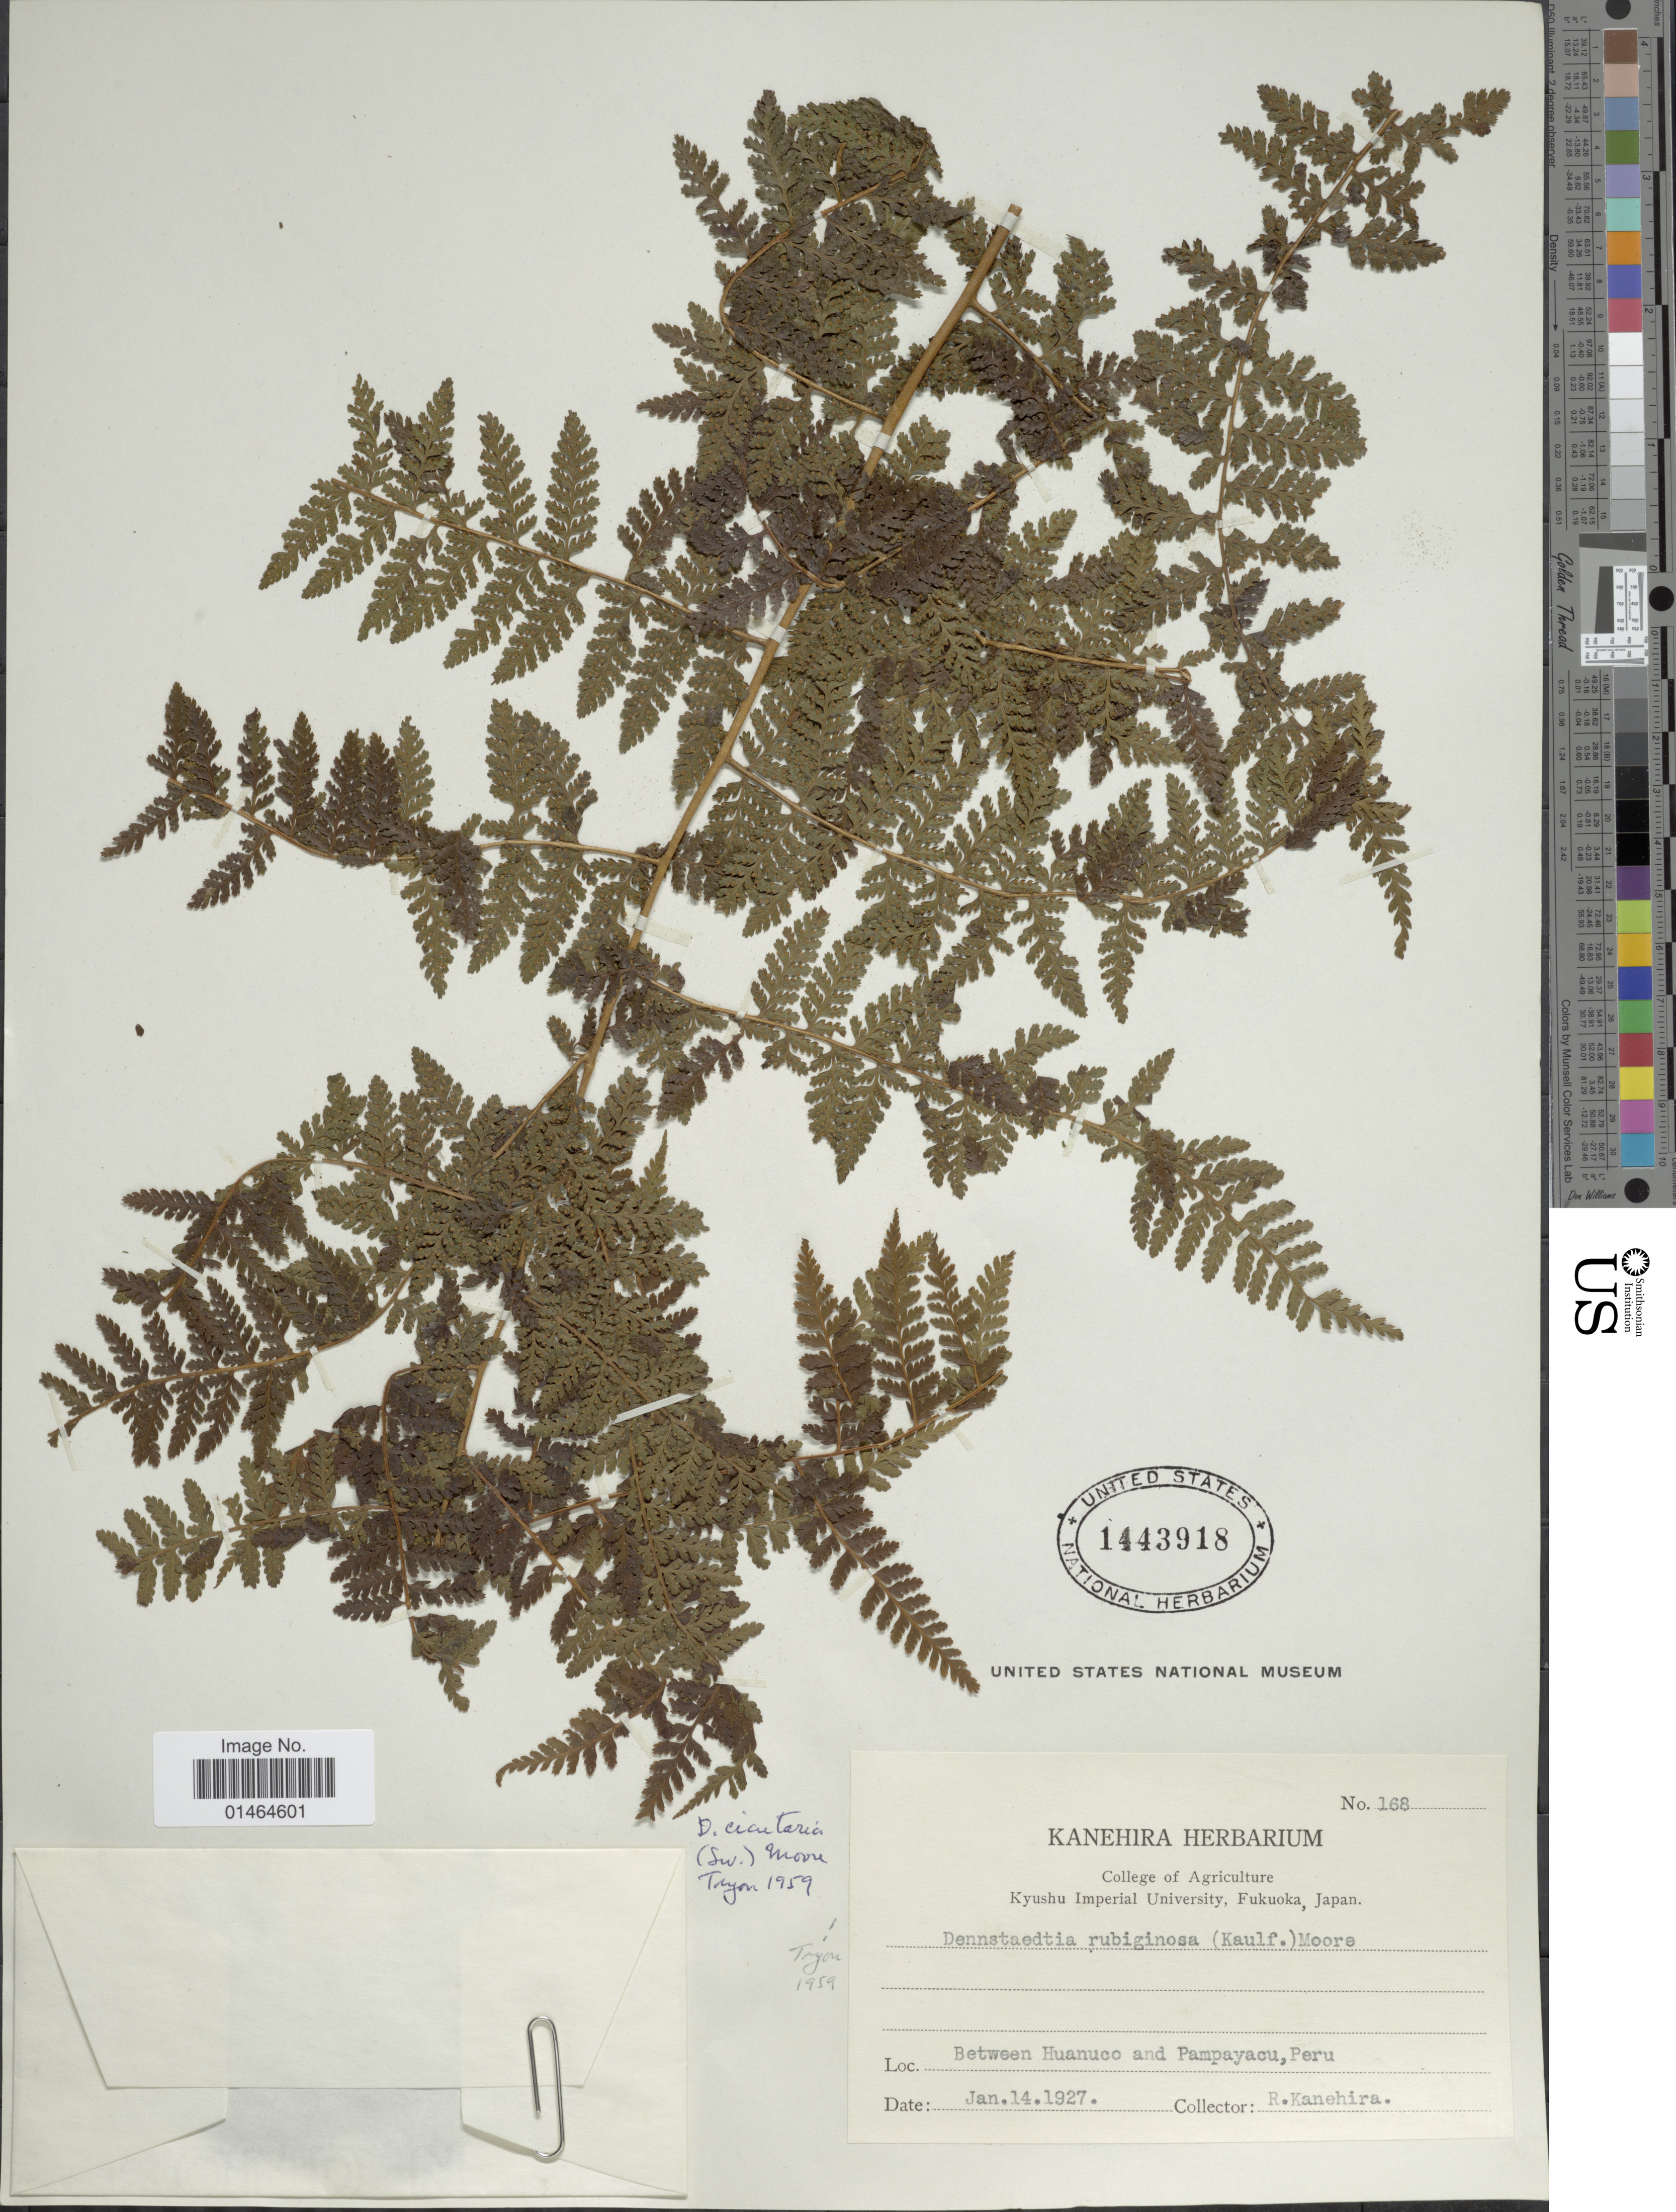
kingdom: Plantae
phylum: Tracheophyta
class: Polypodiopsida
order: Polypodiales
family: Dennstaedtiaceae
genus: Dennstaedtia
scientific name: Dennstaedtia cicutaria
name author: (Sw.) T. Moore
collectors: R. Kanehira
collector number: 168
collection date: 1927-01-14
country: Peru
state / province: Huánuco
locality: Between Huanuco and Pampayacu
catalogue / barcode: US 1443918